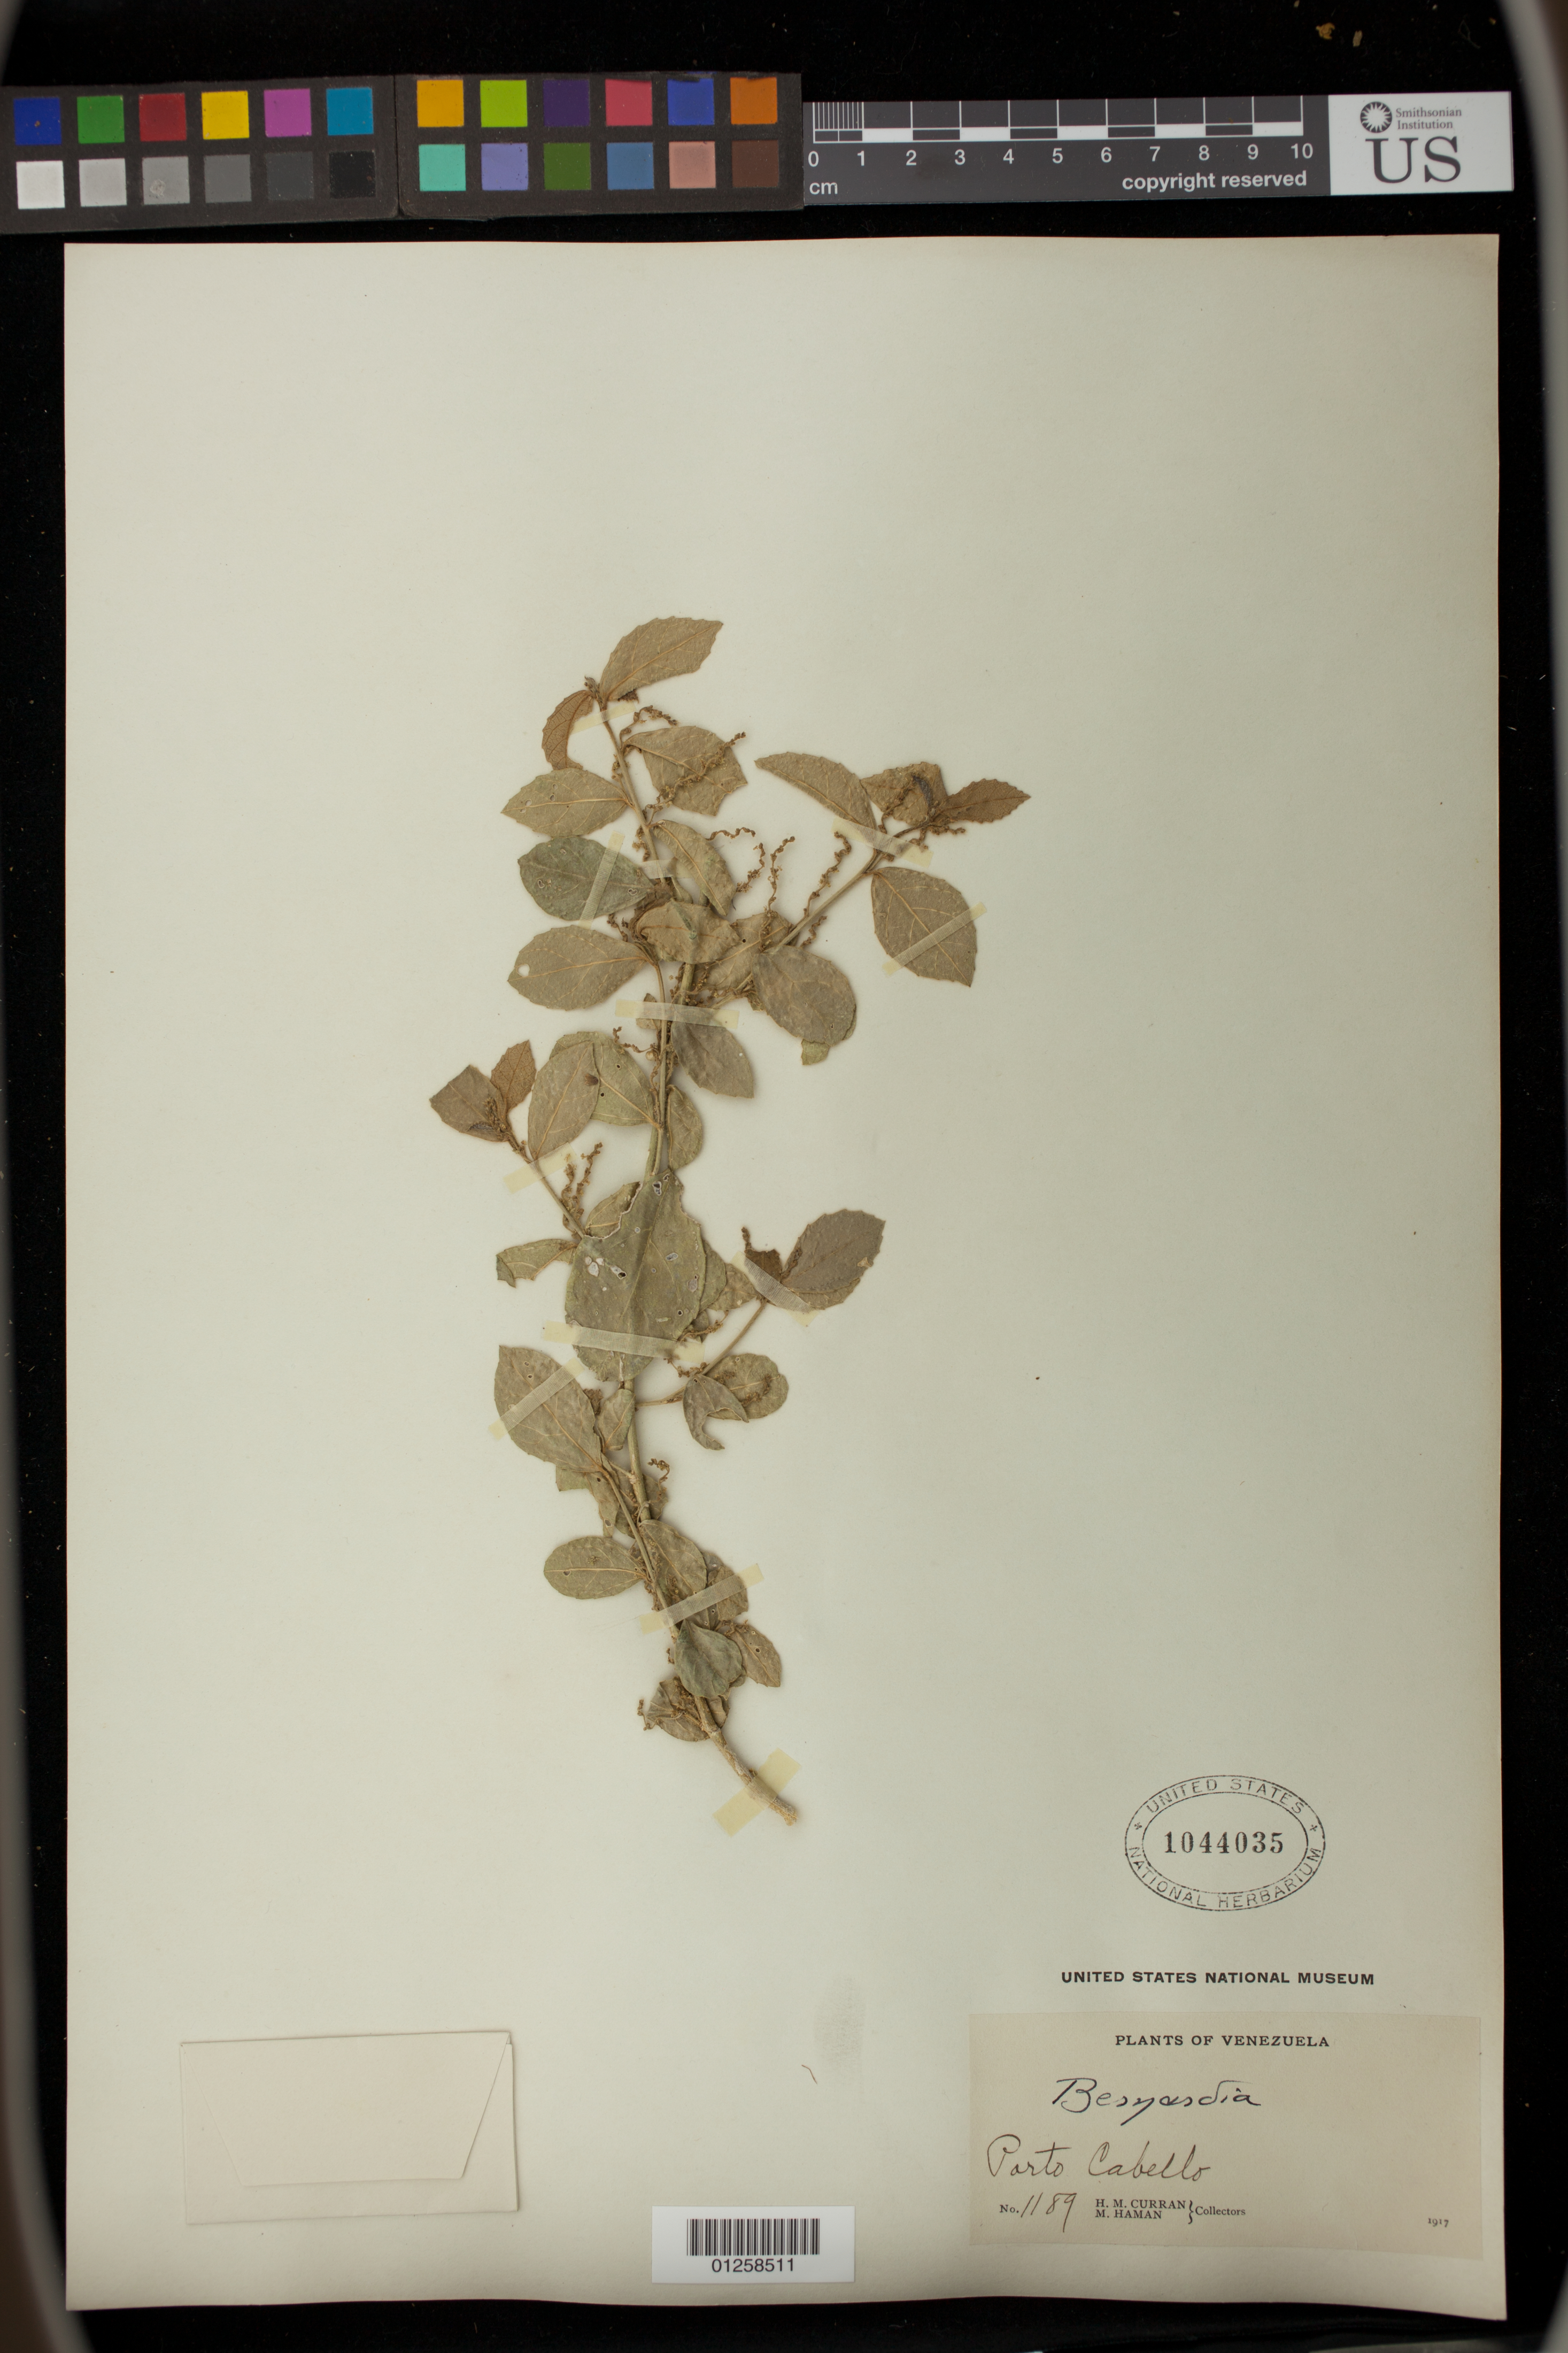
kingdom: Plantae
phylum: Tracheophyta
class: Magnoliopsida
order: Malpighiales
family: Euphorbiaceae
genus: Bernardia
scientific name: Bernardia sp.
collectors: H. M. Curran & H. Haman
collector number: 1189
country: Venezuela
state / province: Carabobo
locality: Puerto Cabello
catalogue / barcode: US 1044035